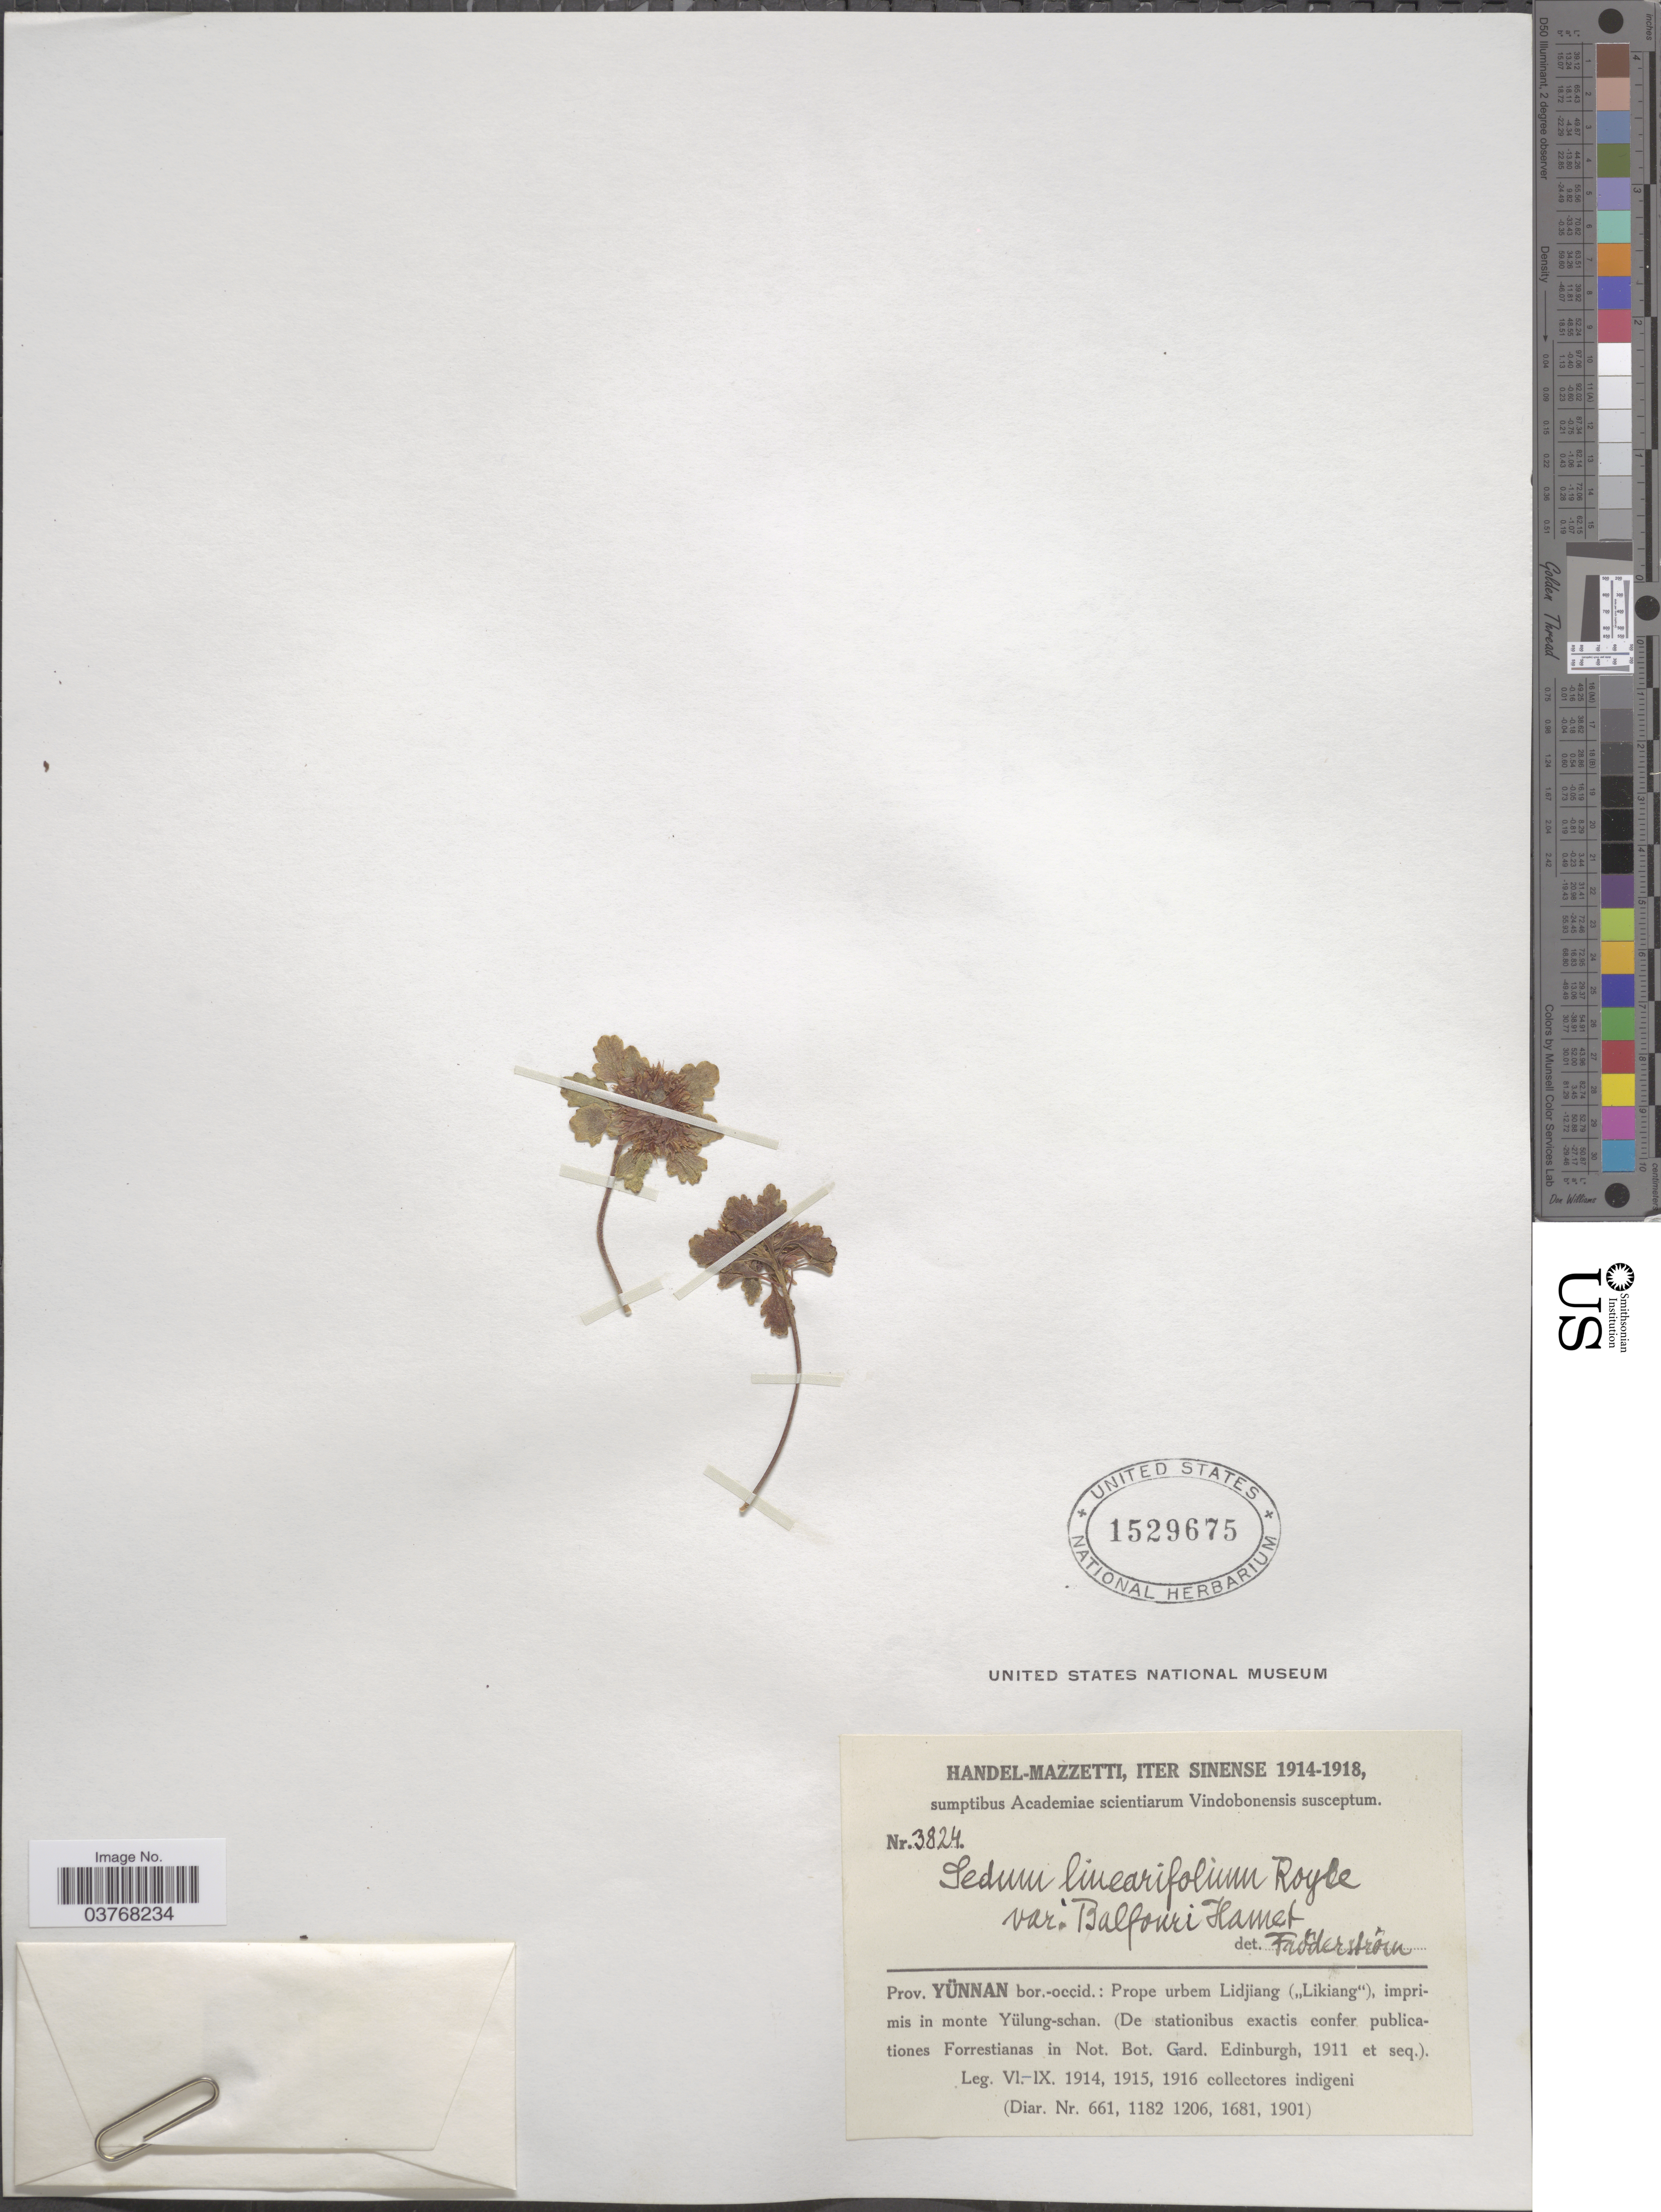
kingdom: Plantae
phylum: Tracheophyta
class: Magnoliopsida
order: Saxifragales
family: Crassulaceae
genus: Rhodiola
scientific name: Rhodiola sinuata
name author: (Royle ex Edgew.) S.H. Fu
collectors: H. Handel-Mazzetti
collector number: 3824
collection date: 1914-06/1916-09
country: China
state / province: Yunnan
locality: Sinense. Prov. Yünnan bor. -occid.: Prope urbem Lidjiang ("Likiang"), imprimis in monte Yülung-schan.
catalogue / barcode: US 1529675